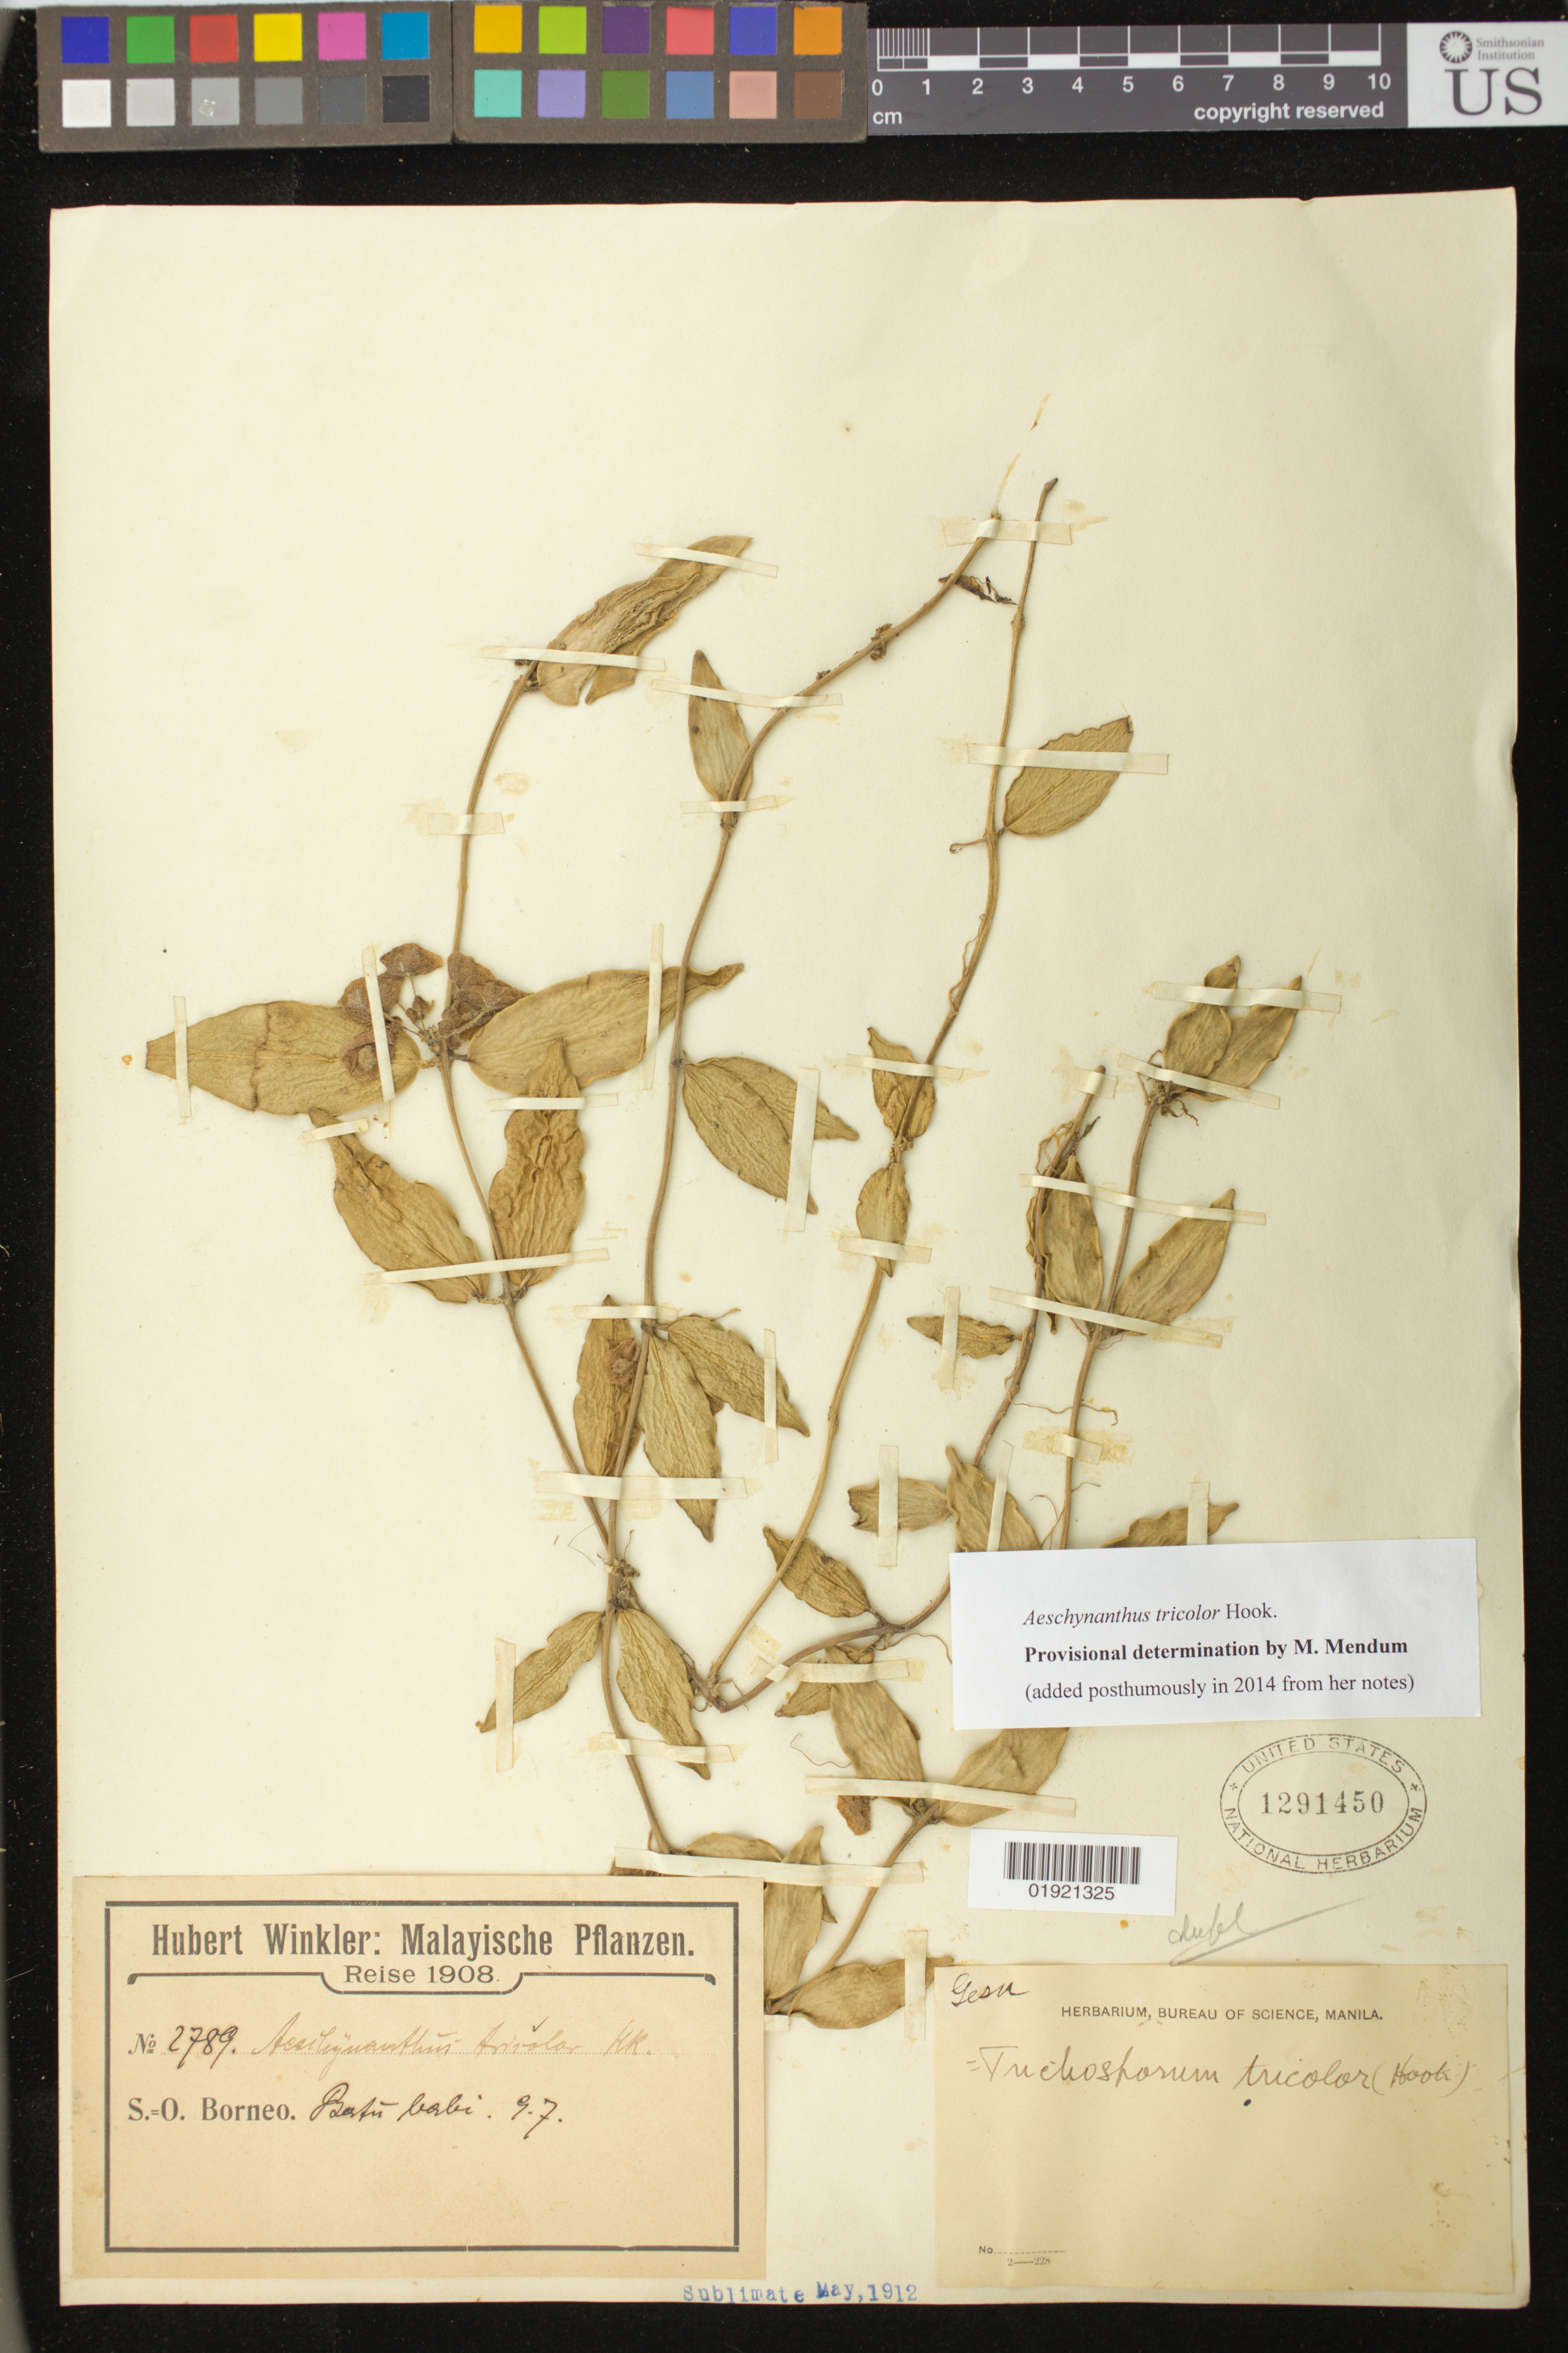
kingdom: Plantae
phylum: Tracheophyta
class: Magnoliopsida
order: Lamiales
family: Gesneriaceae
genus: Aeschynanthus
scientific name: Aeschynanthus tricolor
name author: Hook.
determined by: Mendum, Mary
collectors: H. Winkler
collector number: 2789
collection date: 1908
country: Malaysia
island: Borneo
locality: Borneo.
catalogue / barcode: US 1291450